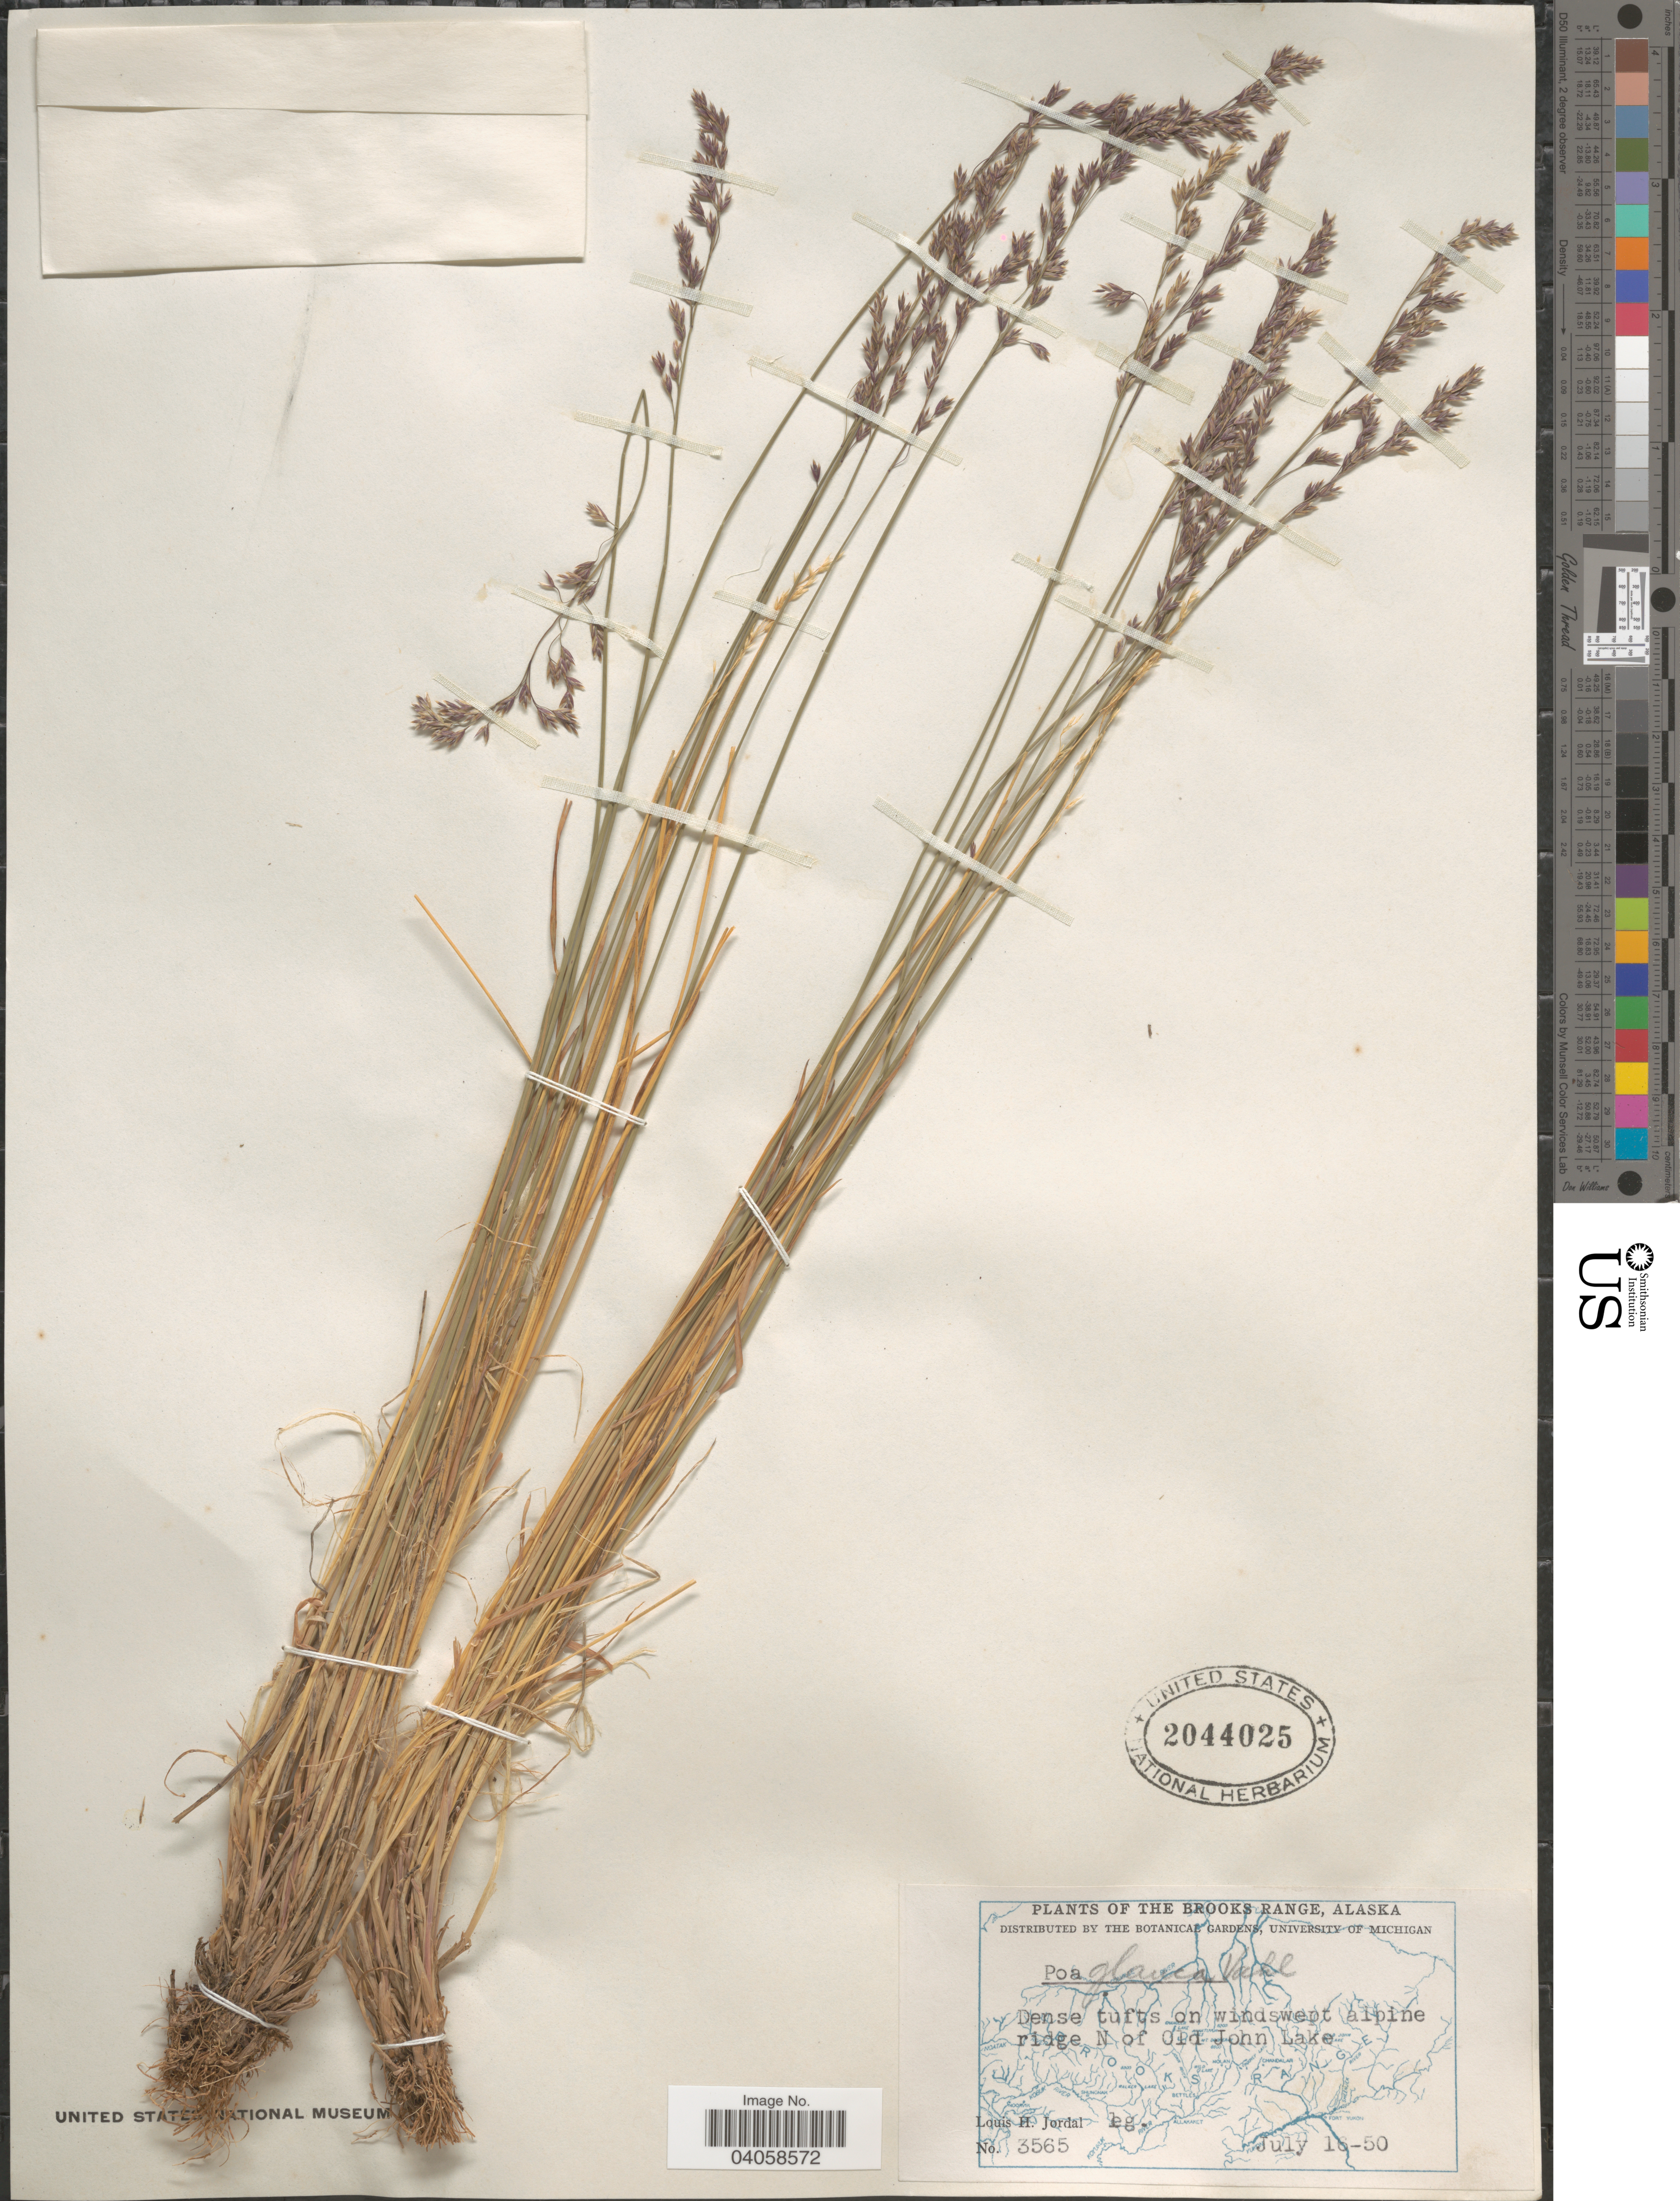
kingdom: Plantae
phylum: Tracheophyta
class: Liliopsida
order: Poales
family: Poaceae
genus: Poa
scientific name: Poa glauca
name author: Vahl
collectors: L. Jordal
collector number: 3565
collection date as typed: Transcribed d/m/y: 16/7/50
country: United States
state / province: Alaska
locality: The Brooks Range. Dense tufts on windswept alpine ridge N of Old John Lake.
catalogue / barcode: US 2044025